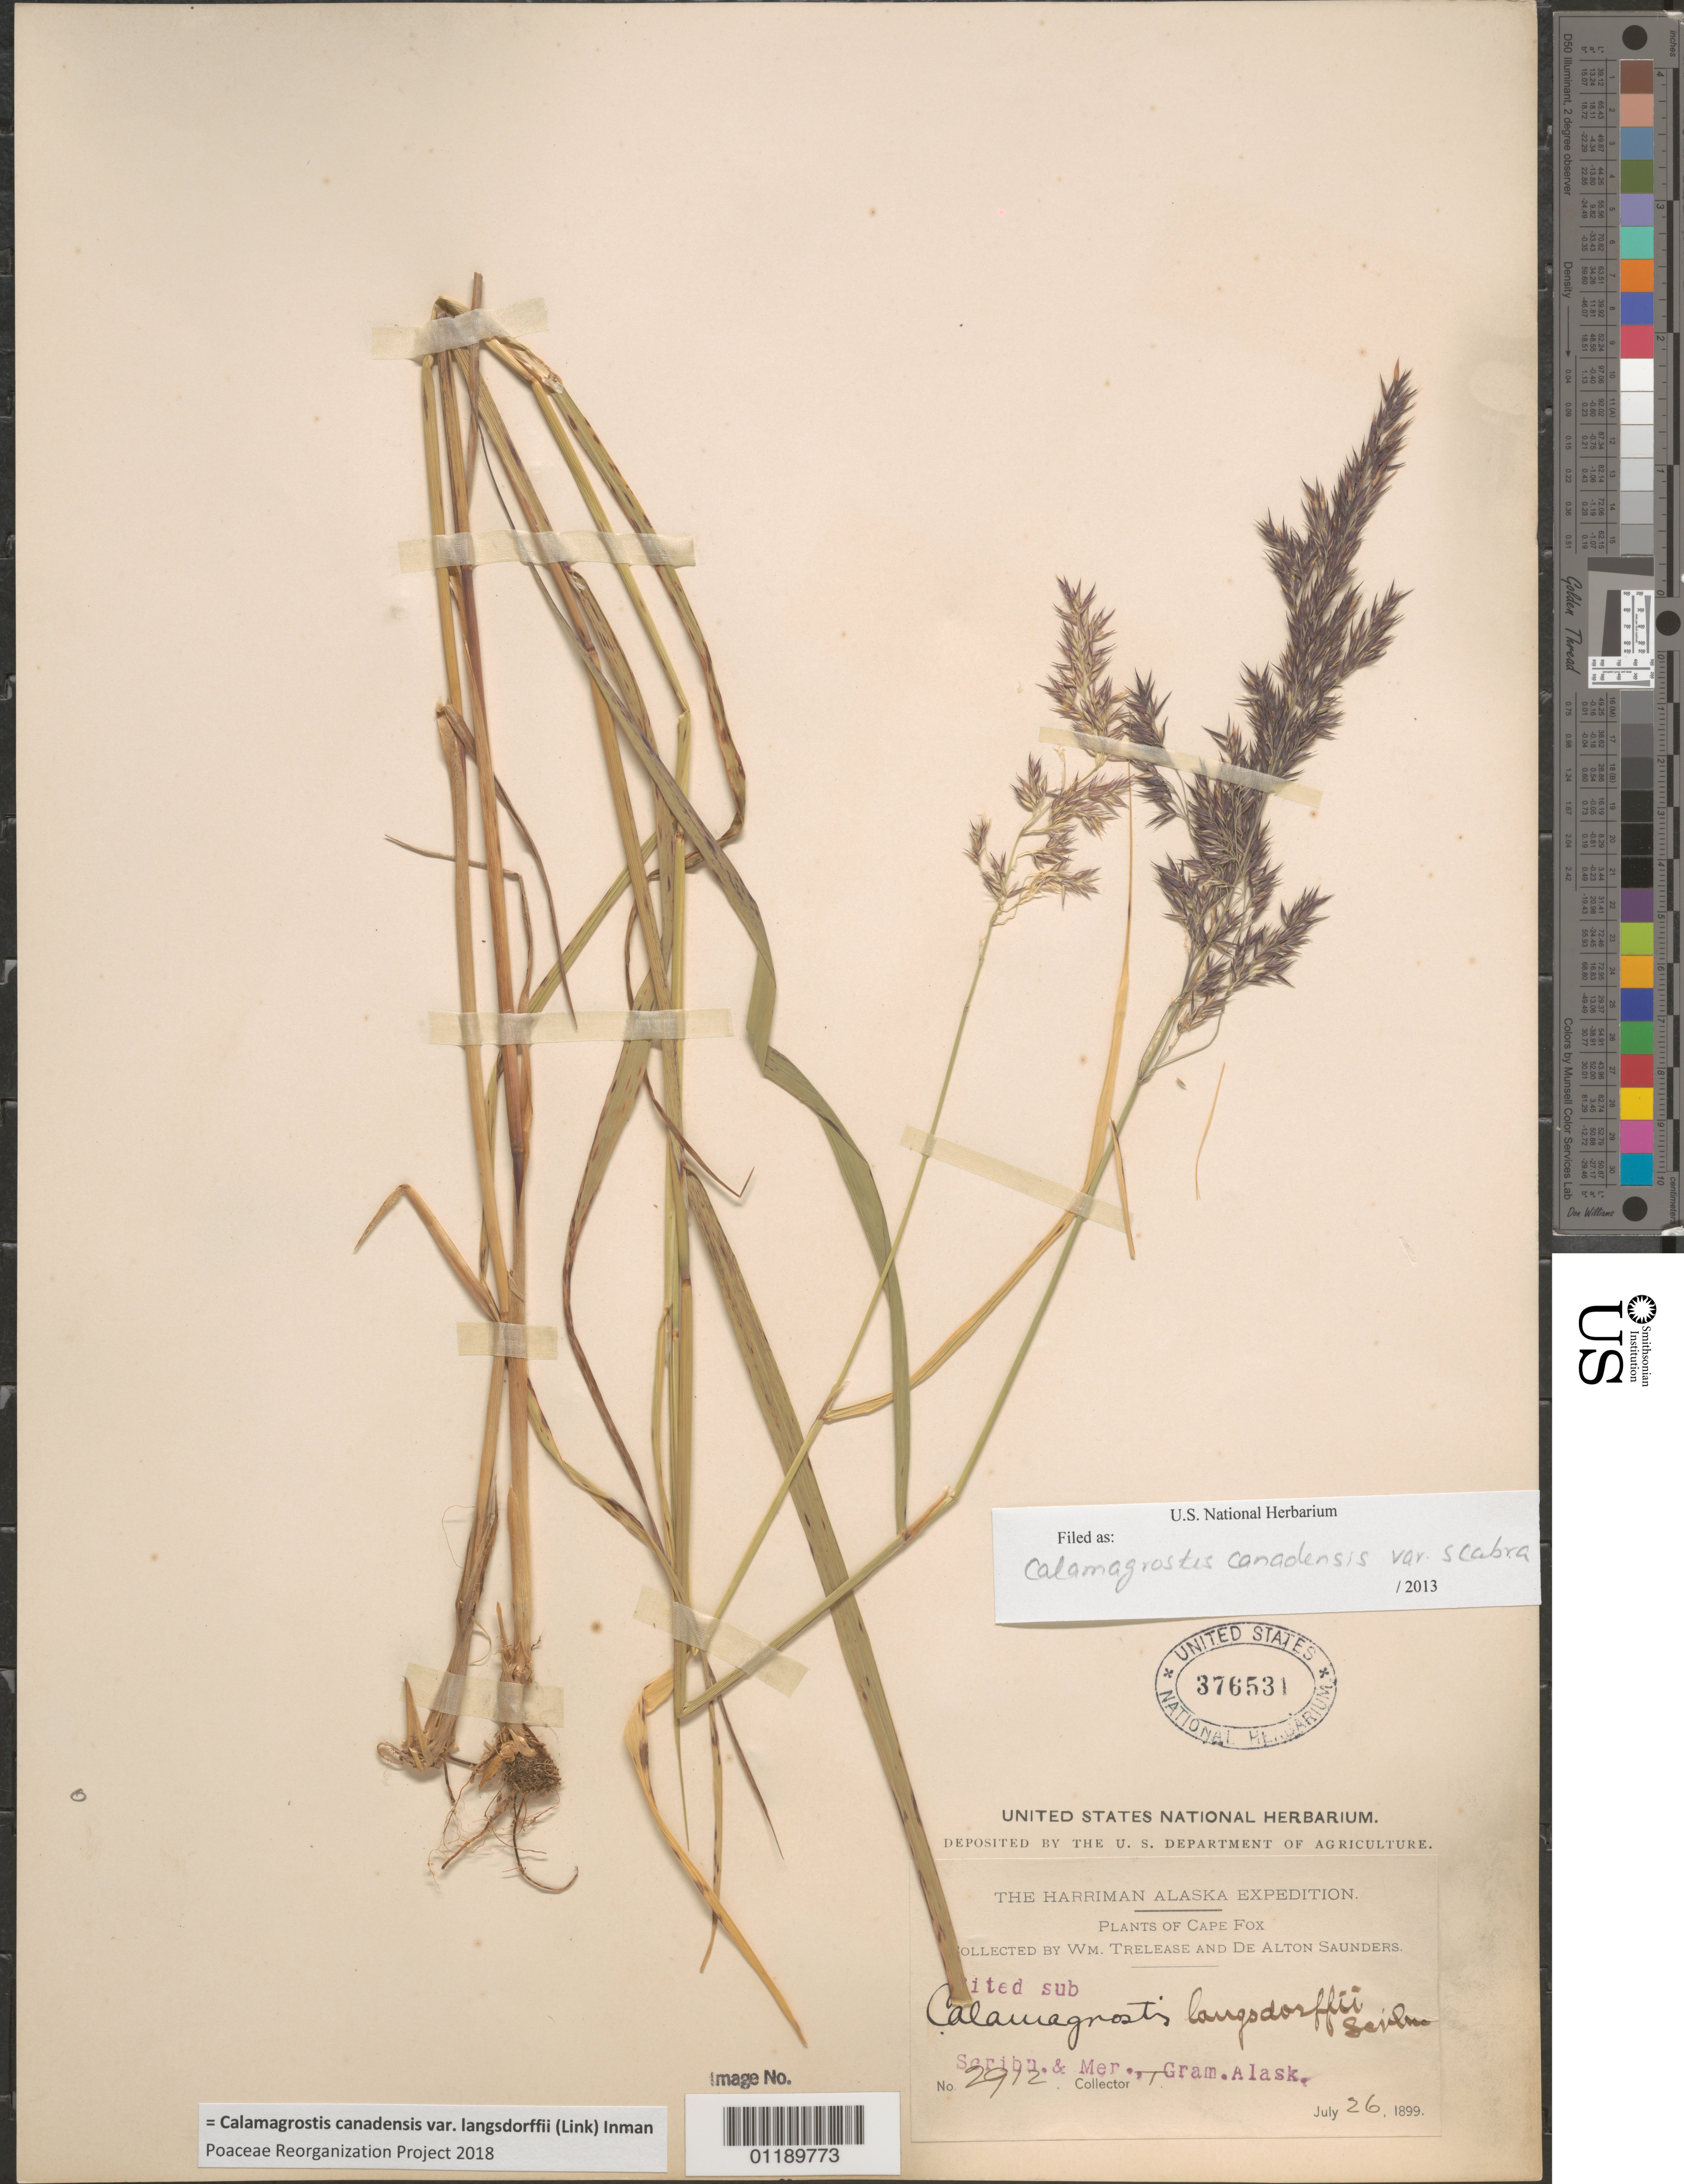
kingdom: Plantae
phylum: Tracheophyta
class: Liliopsida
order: Poales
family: Poaceae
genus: Calamagrostis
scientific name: Calamagrostis canadensis var. langsdorffii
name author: (Link) Inman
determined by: Poaceae Reorganization Project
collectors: W. Trelease & D. Saunders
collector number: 2912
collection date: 1899-07-26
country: United States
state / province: Alaska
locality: Cape Fox.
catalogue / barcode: US 376531